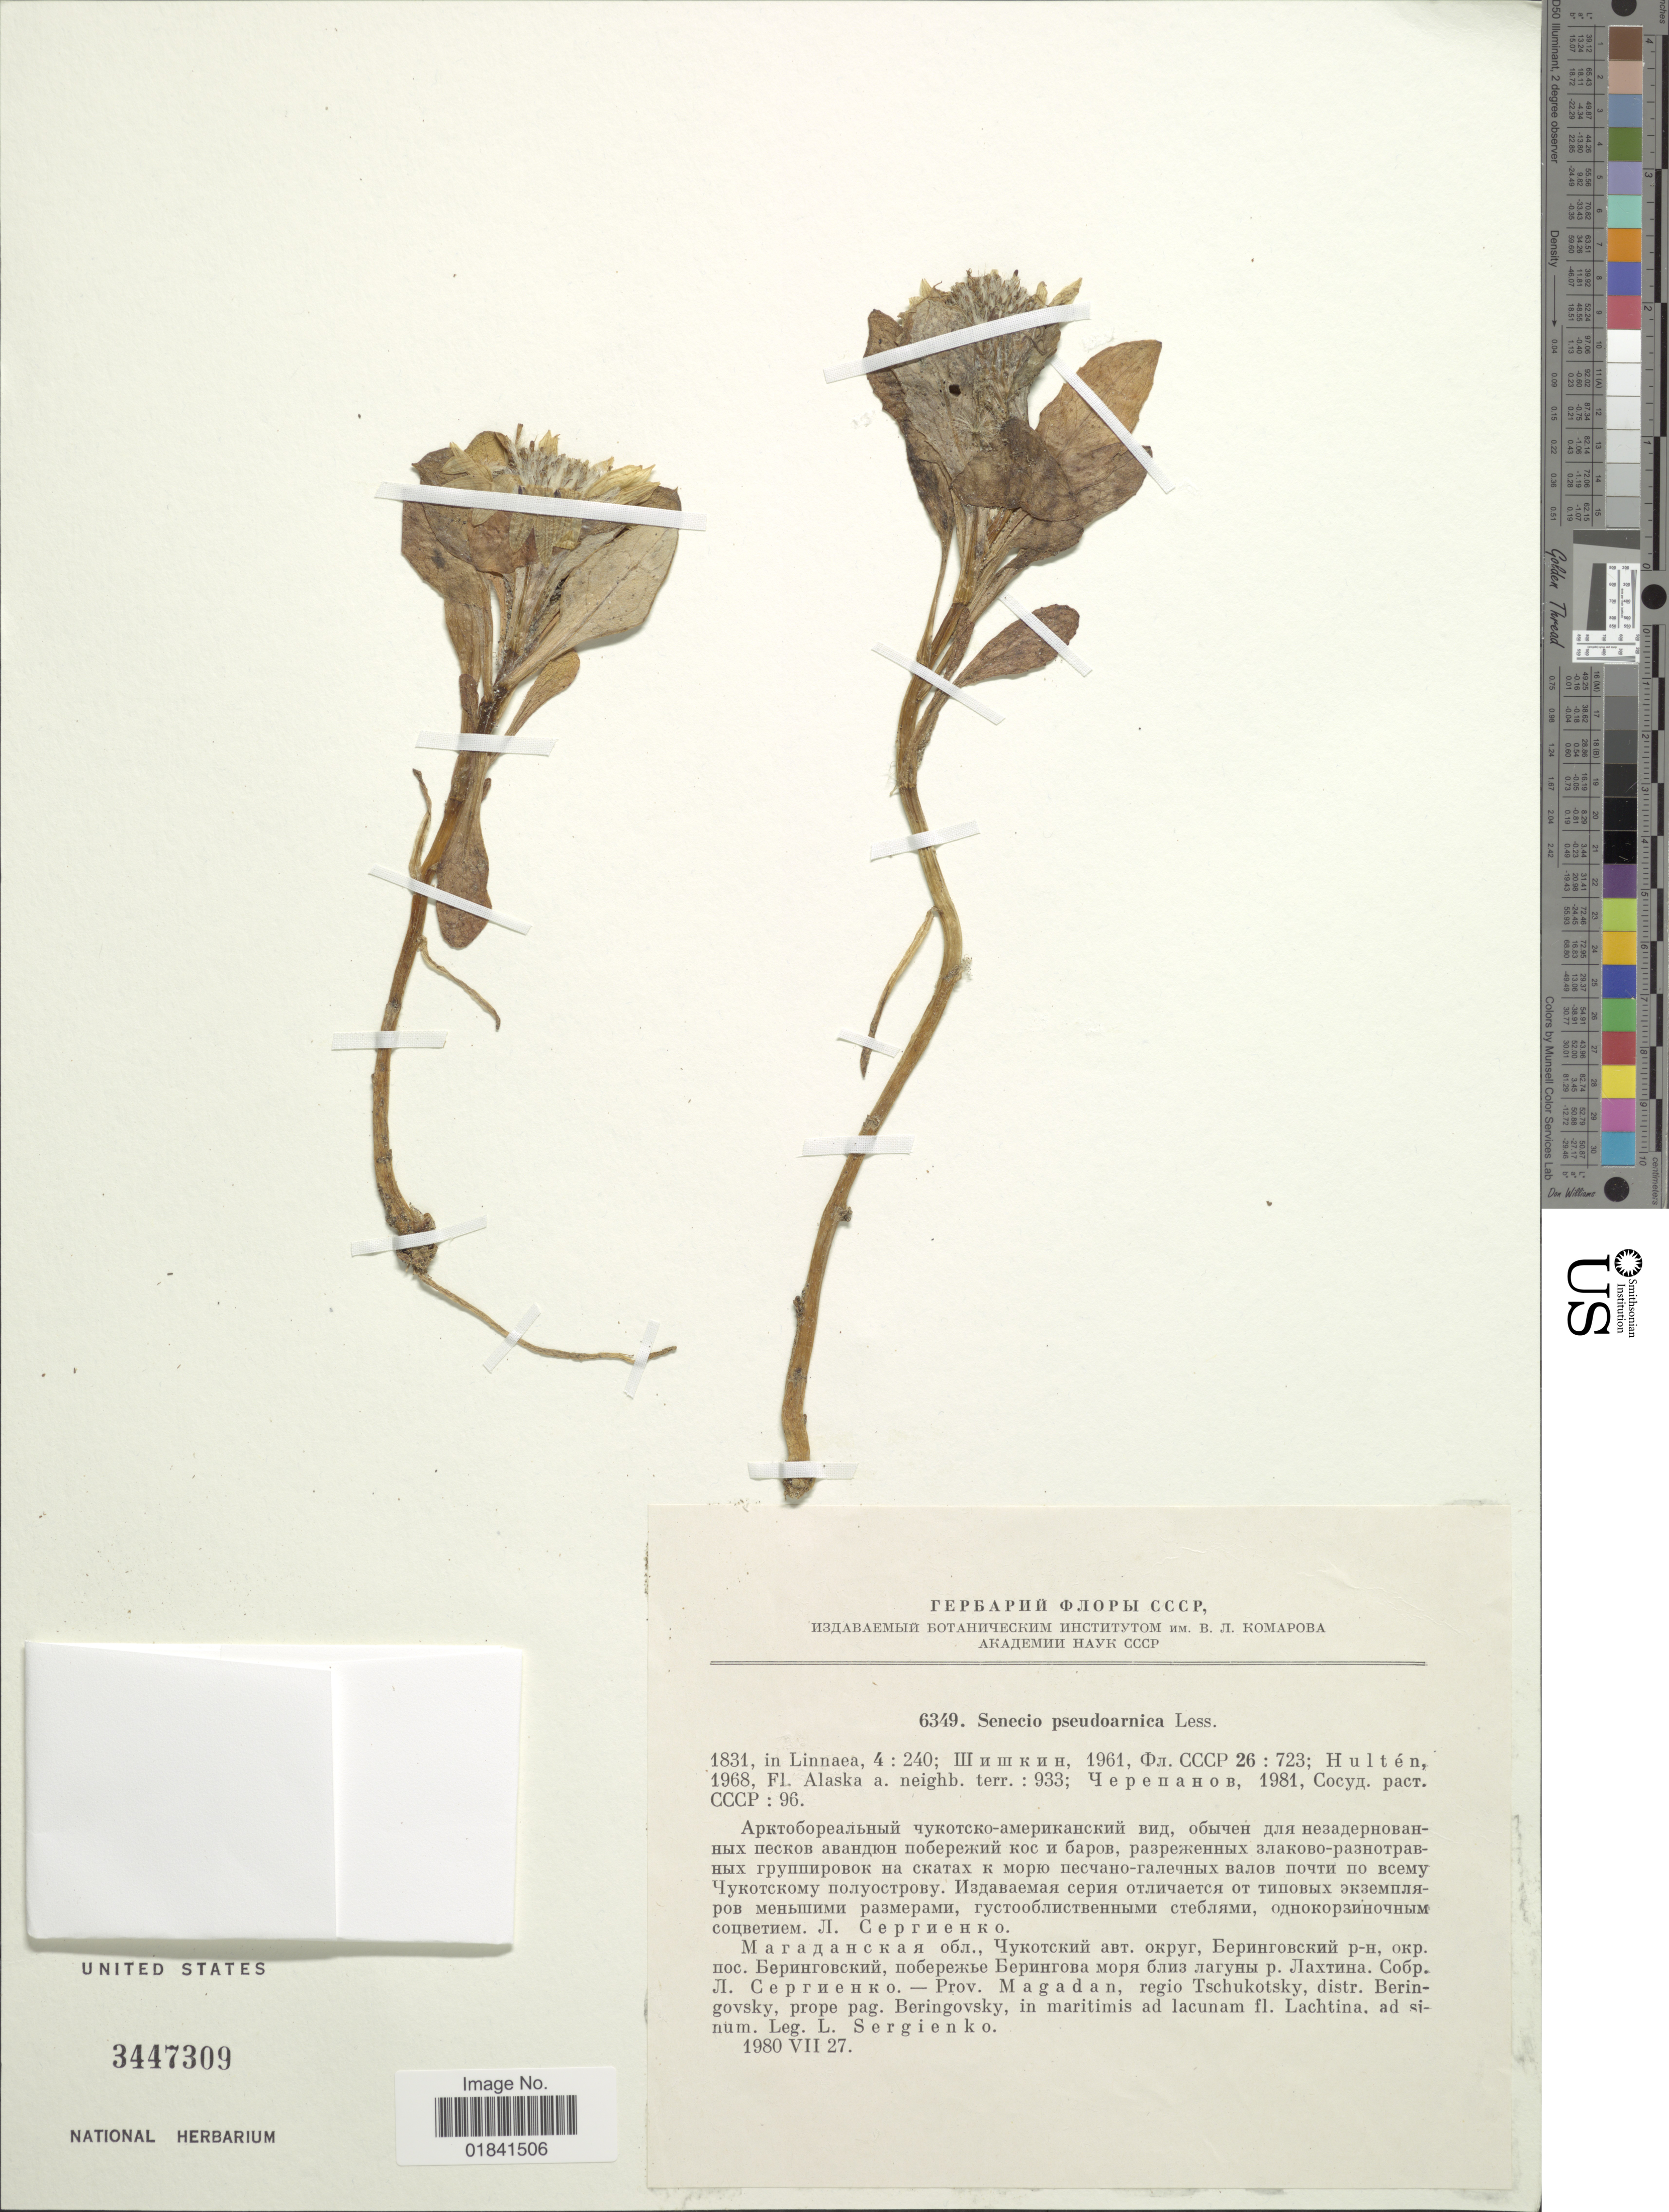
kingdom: Plantae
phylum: Tracheophyta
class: Magnoliopsida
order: Asterales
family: Asteraceae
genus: Senecio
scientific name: Senecio pseudoarnica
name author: Less.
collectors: L. Sergienko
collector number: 6349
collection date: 1980-07-27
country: Russian Federation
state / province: Magadan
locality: Regio Tschukotsky, distr. Beringovsky, prope pag. Beringovsky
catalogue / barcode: US 3447309